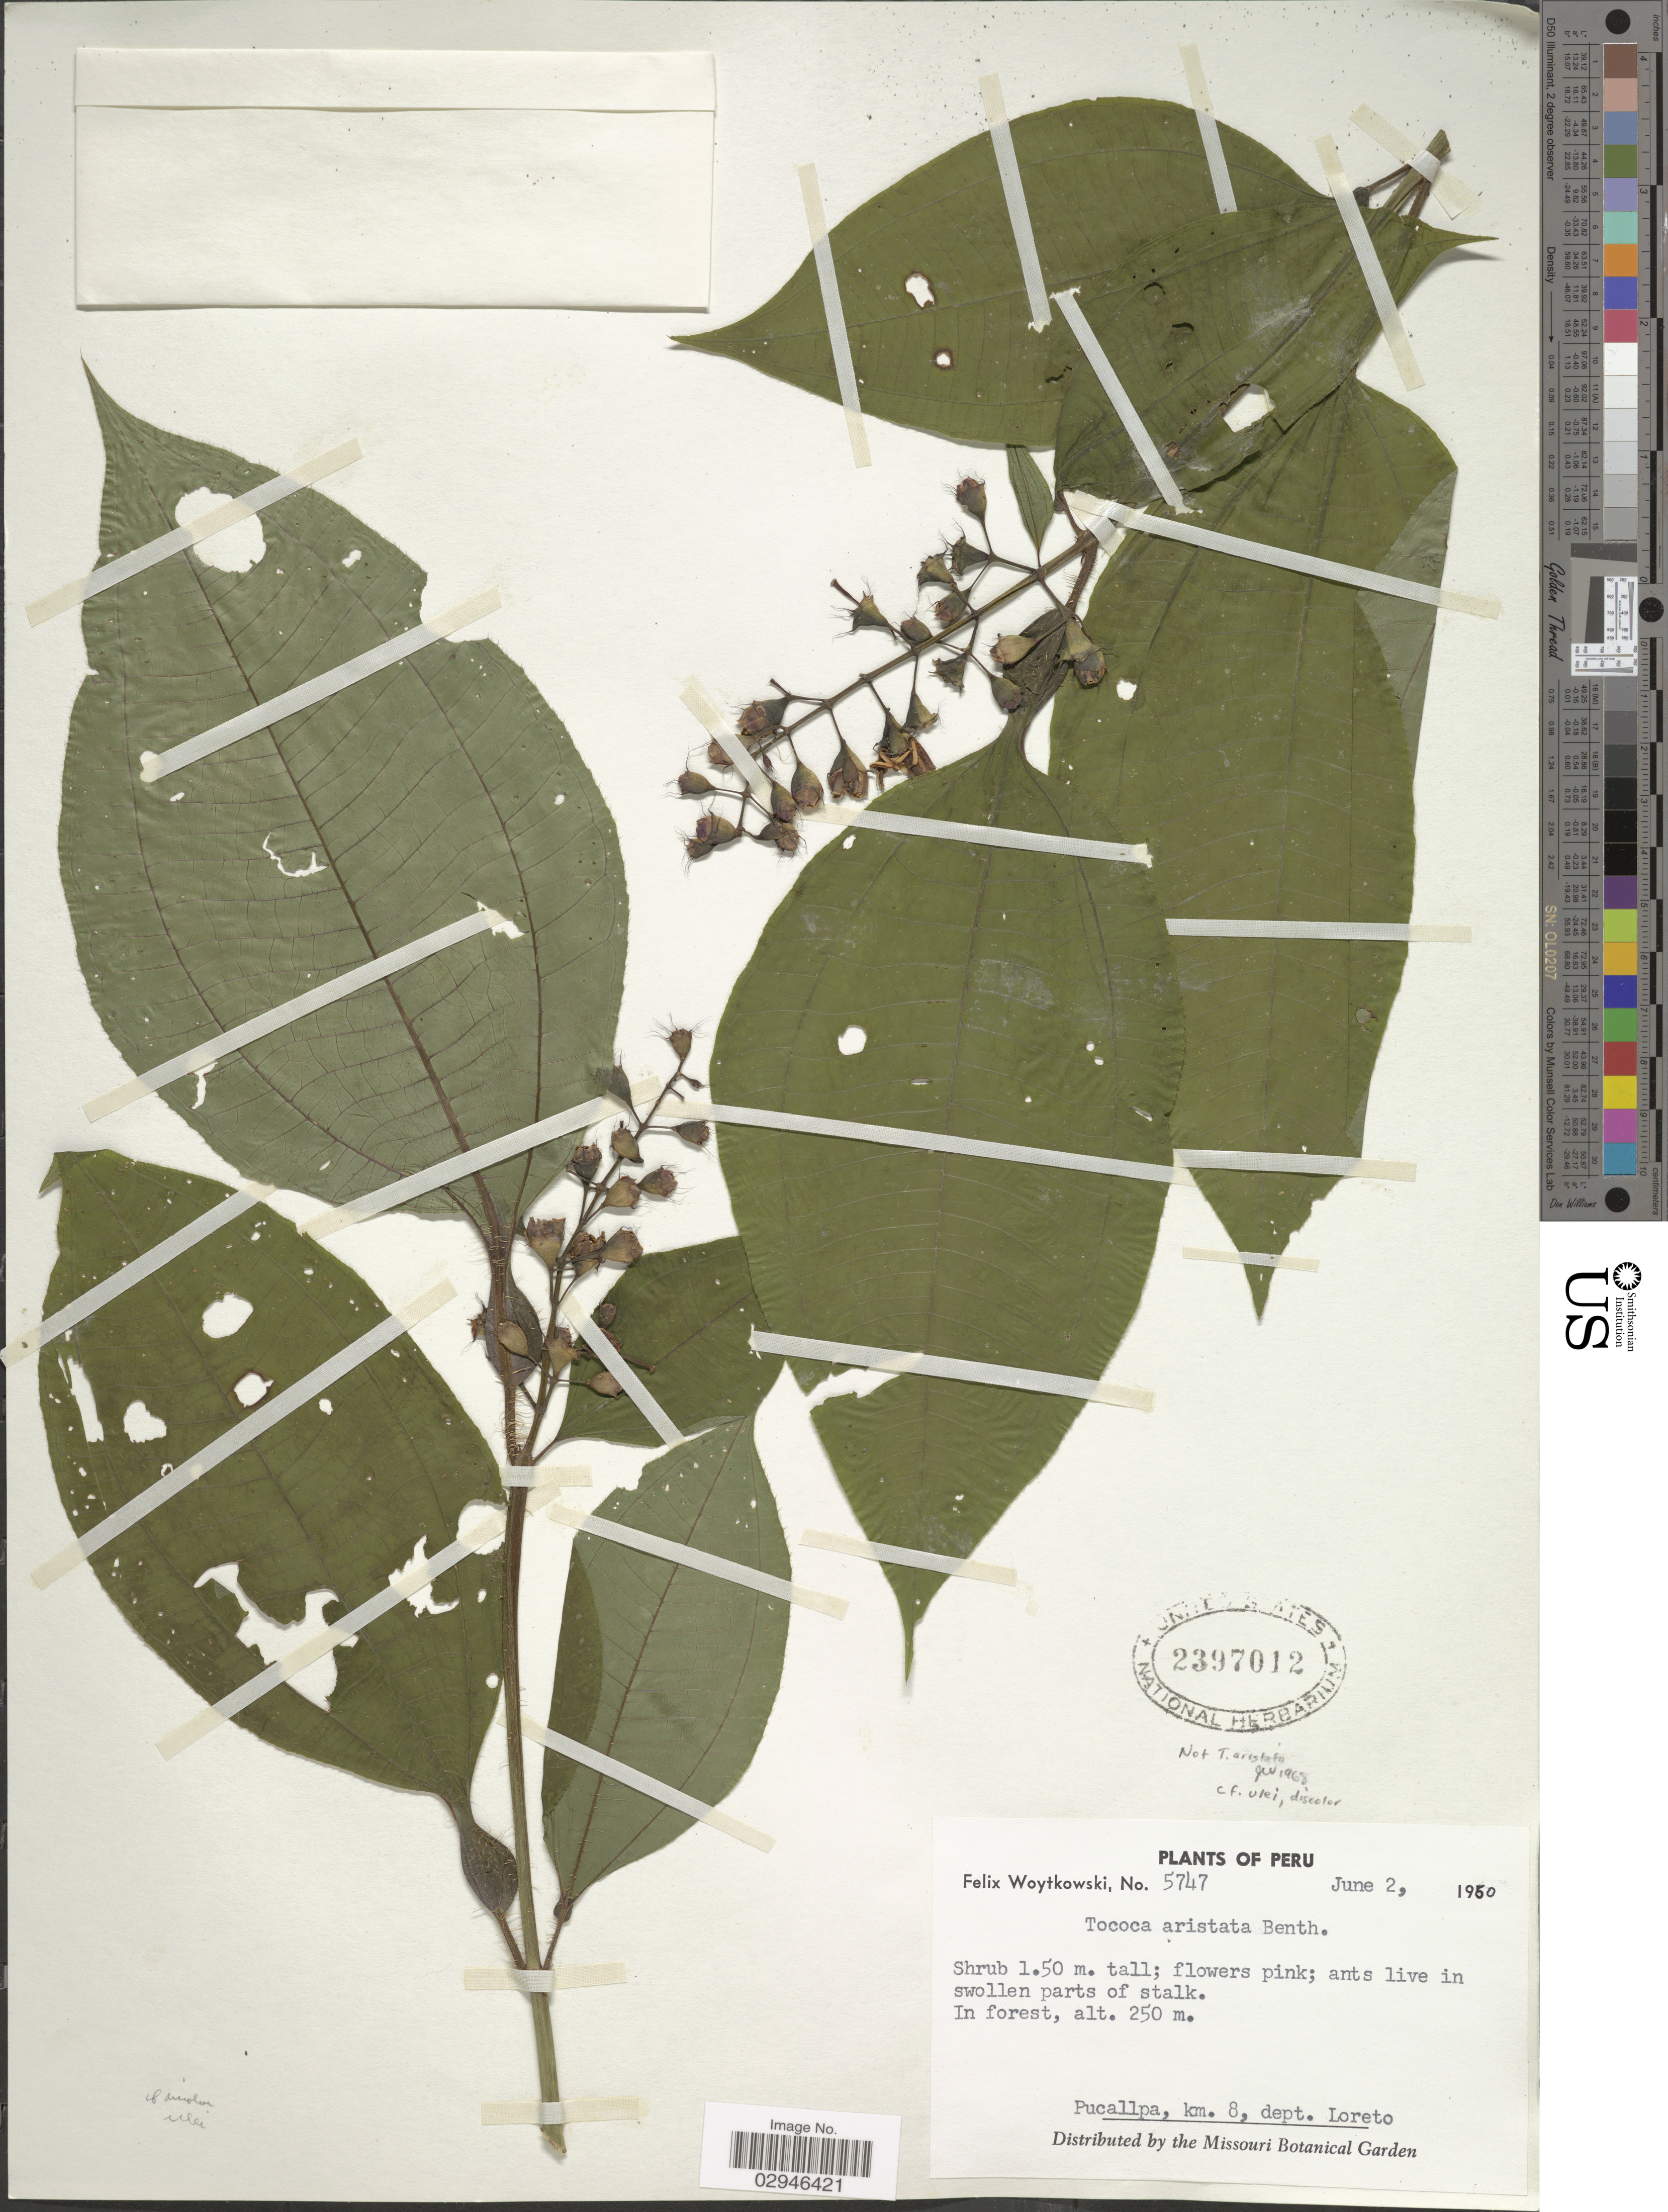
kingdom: Plantae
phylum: Tracheophyta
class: Magnoliopsida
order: Myrtales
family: Melastomataceae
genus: Tococa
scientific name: Tococa discolor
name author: Pilg.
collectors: F. Woytkowski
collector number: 5747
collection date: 1950-06-02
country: Peru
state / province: Loreto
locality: Pucallpa, km. 8, dept. Loreto.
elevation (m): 250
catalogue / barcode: US 2397012